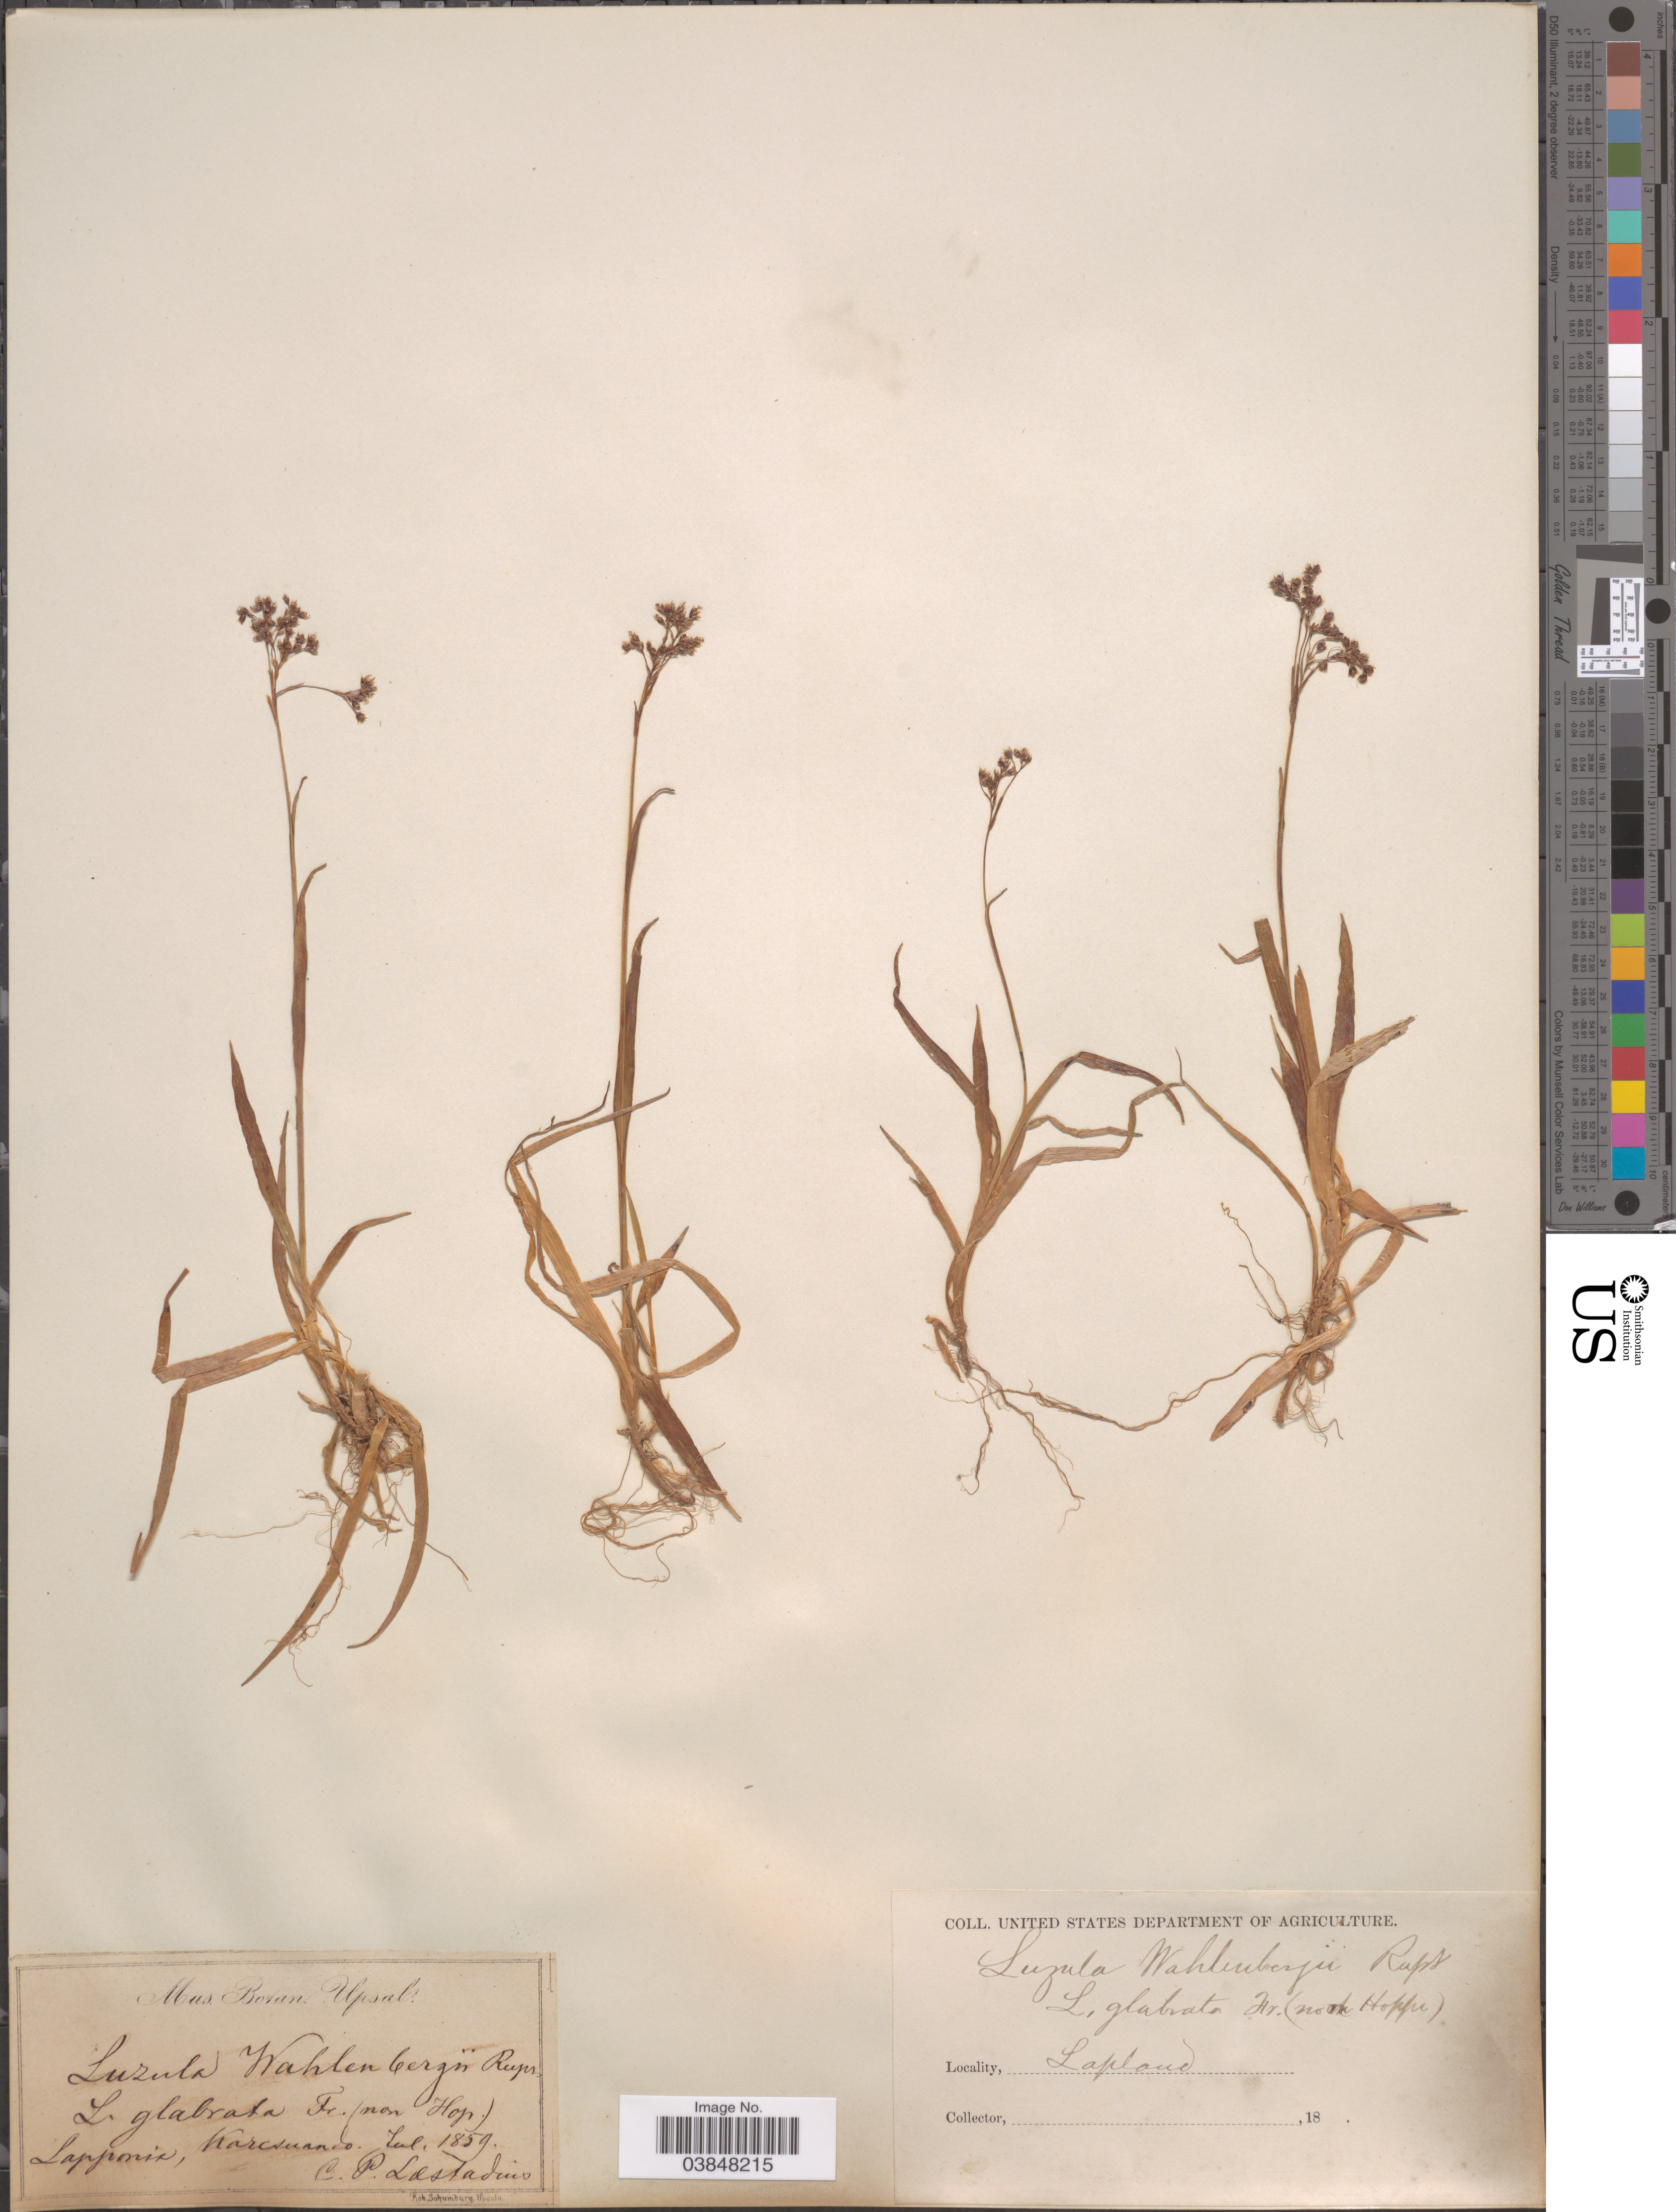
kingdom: Plantae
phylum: Tracheophyta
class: Liliopsida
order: Poales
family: Juncaceae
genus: Luzula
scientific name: Luzula spadicea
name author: DC.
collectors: C. Laestadius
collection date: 1859-07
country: Finland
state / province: Lappi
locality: Lapponix, Karesuando. Lapland.